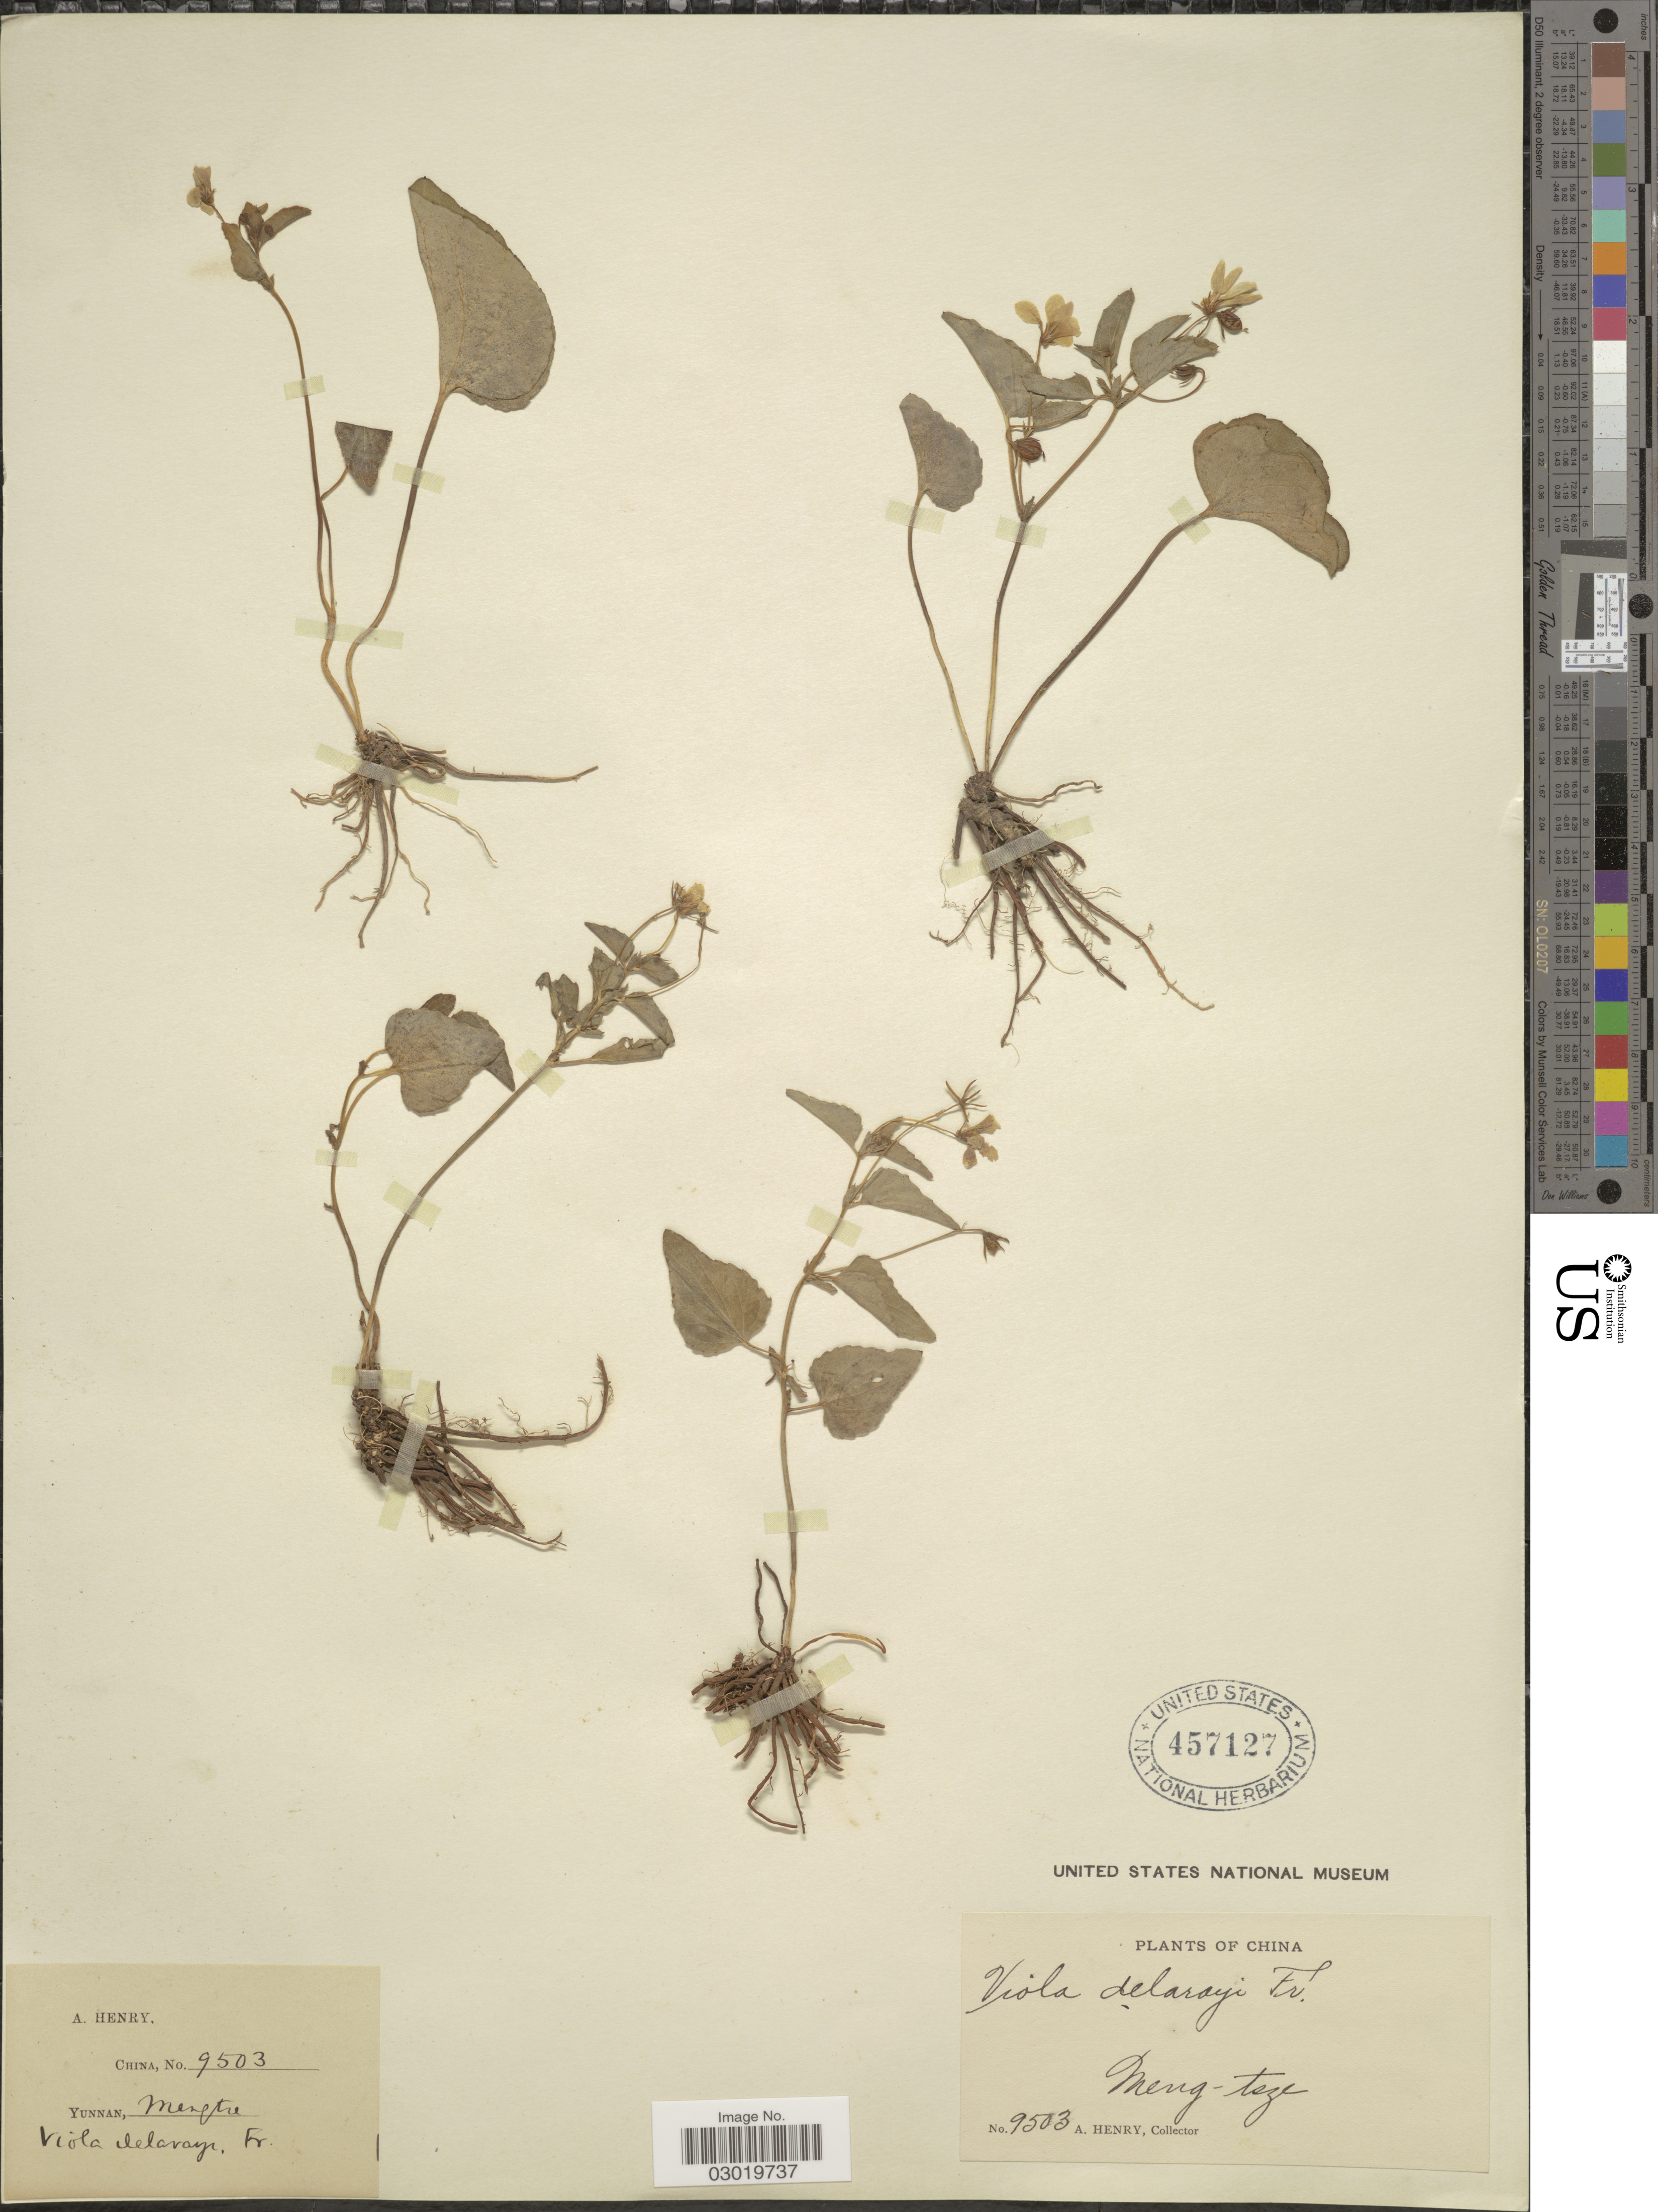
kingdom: Plantae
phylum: Tracheophyta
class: Magnoliopsida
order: Malpighiales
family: Violaceae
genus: Viola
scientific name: Viola delavayi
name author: Franch.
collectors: A. Henry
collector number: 9503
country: China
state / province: Yunnan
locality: Meng-tsze.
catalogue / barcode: US 457127